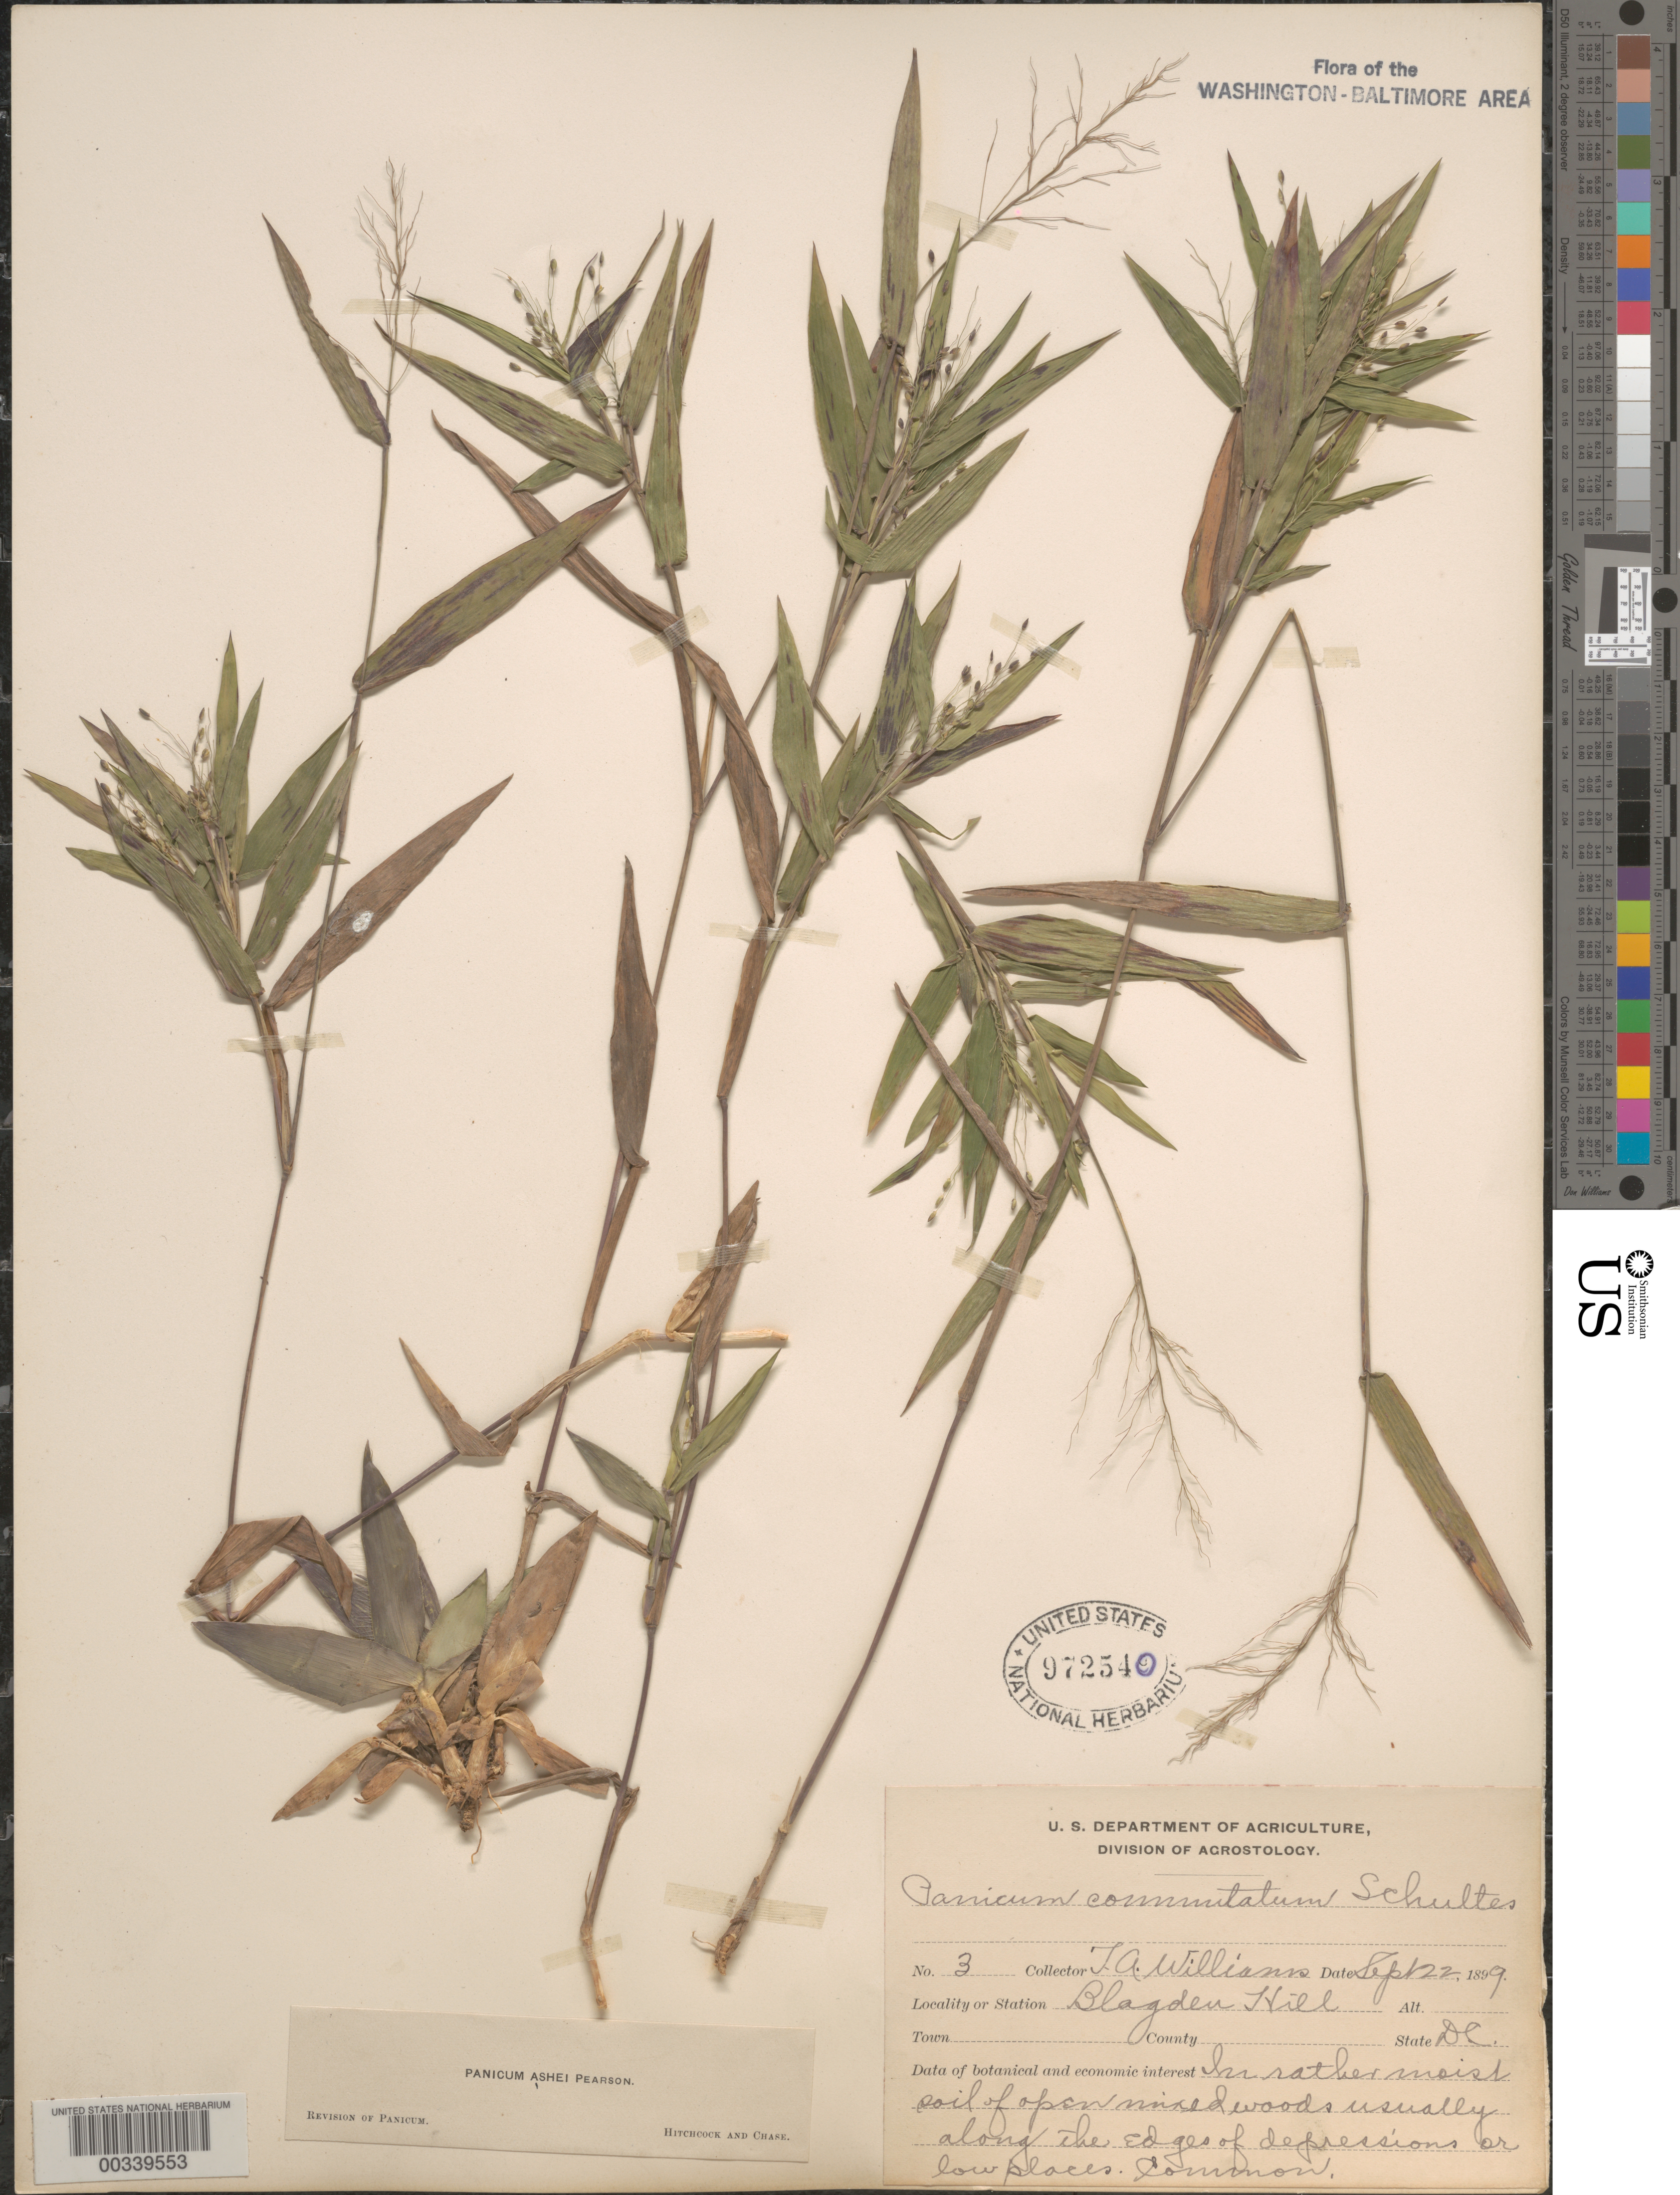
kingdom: Plantae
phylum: Tracheophyta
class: Liliopsida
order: Poales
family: Poaceae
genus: Dichanthelium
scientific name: Dichanthelium commutatum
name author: (Schult.) Gould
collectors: T. A. Williams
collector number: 3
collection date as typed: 22 Sep 1899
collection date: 1899-09-22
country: United States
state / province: District of Columbia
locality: Blagden Hill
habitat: In rather moist soil of open mixed woods, edges of low places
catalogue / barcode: US 972540